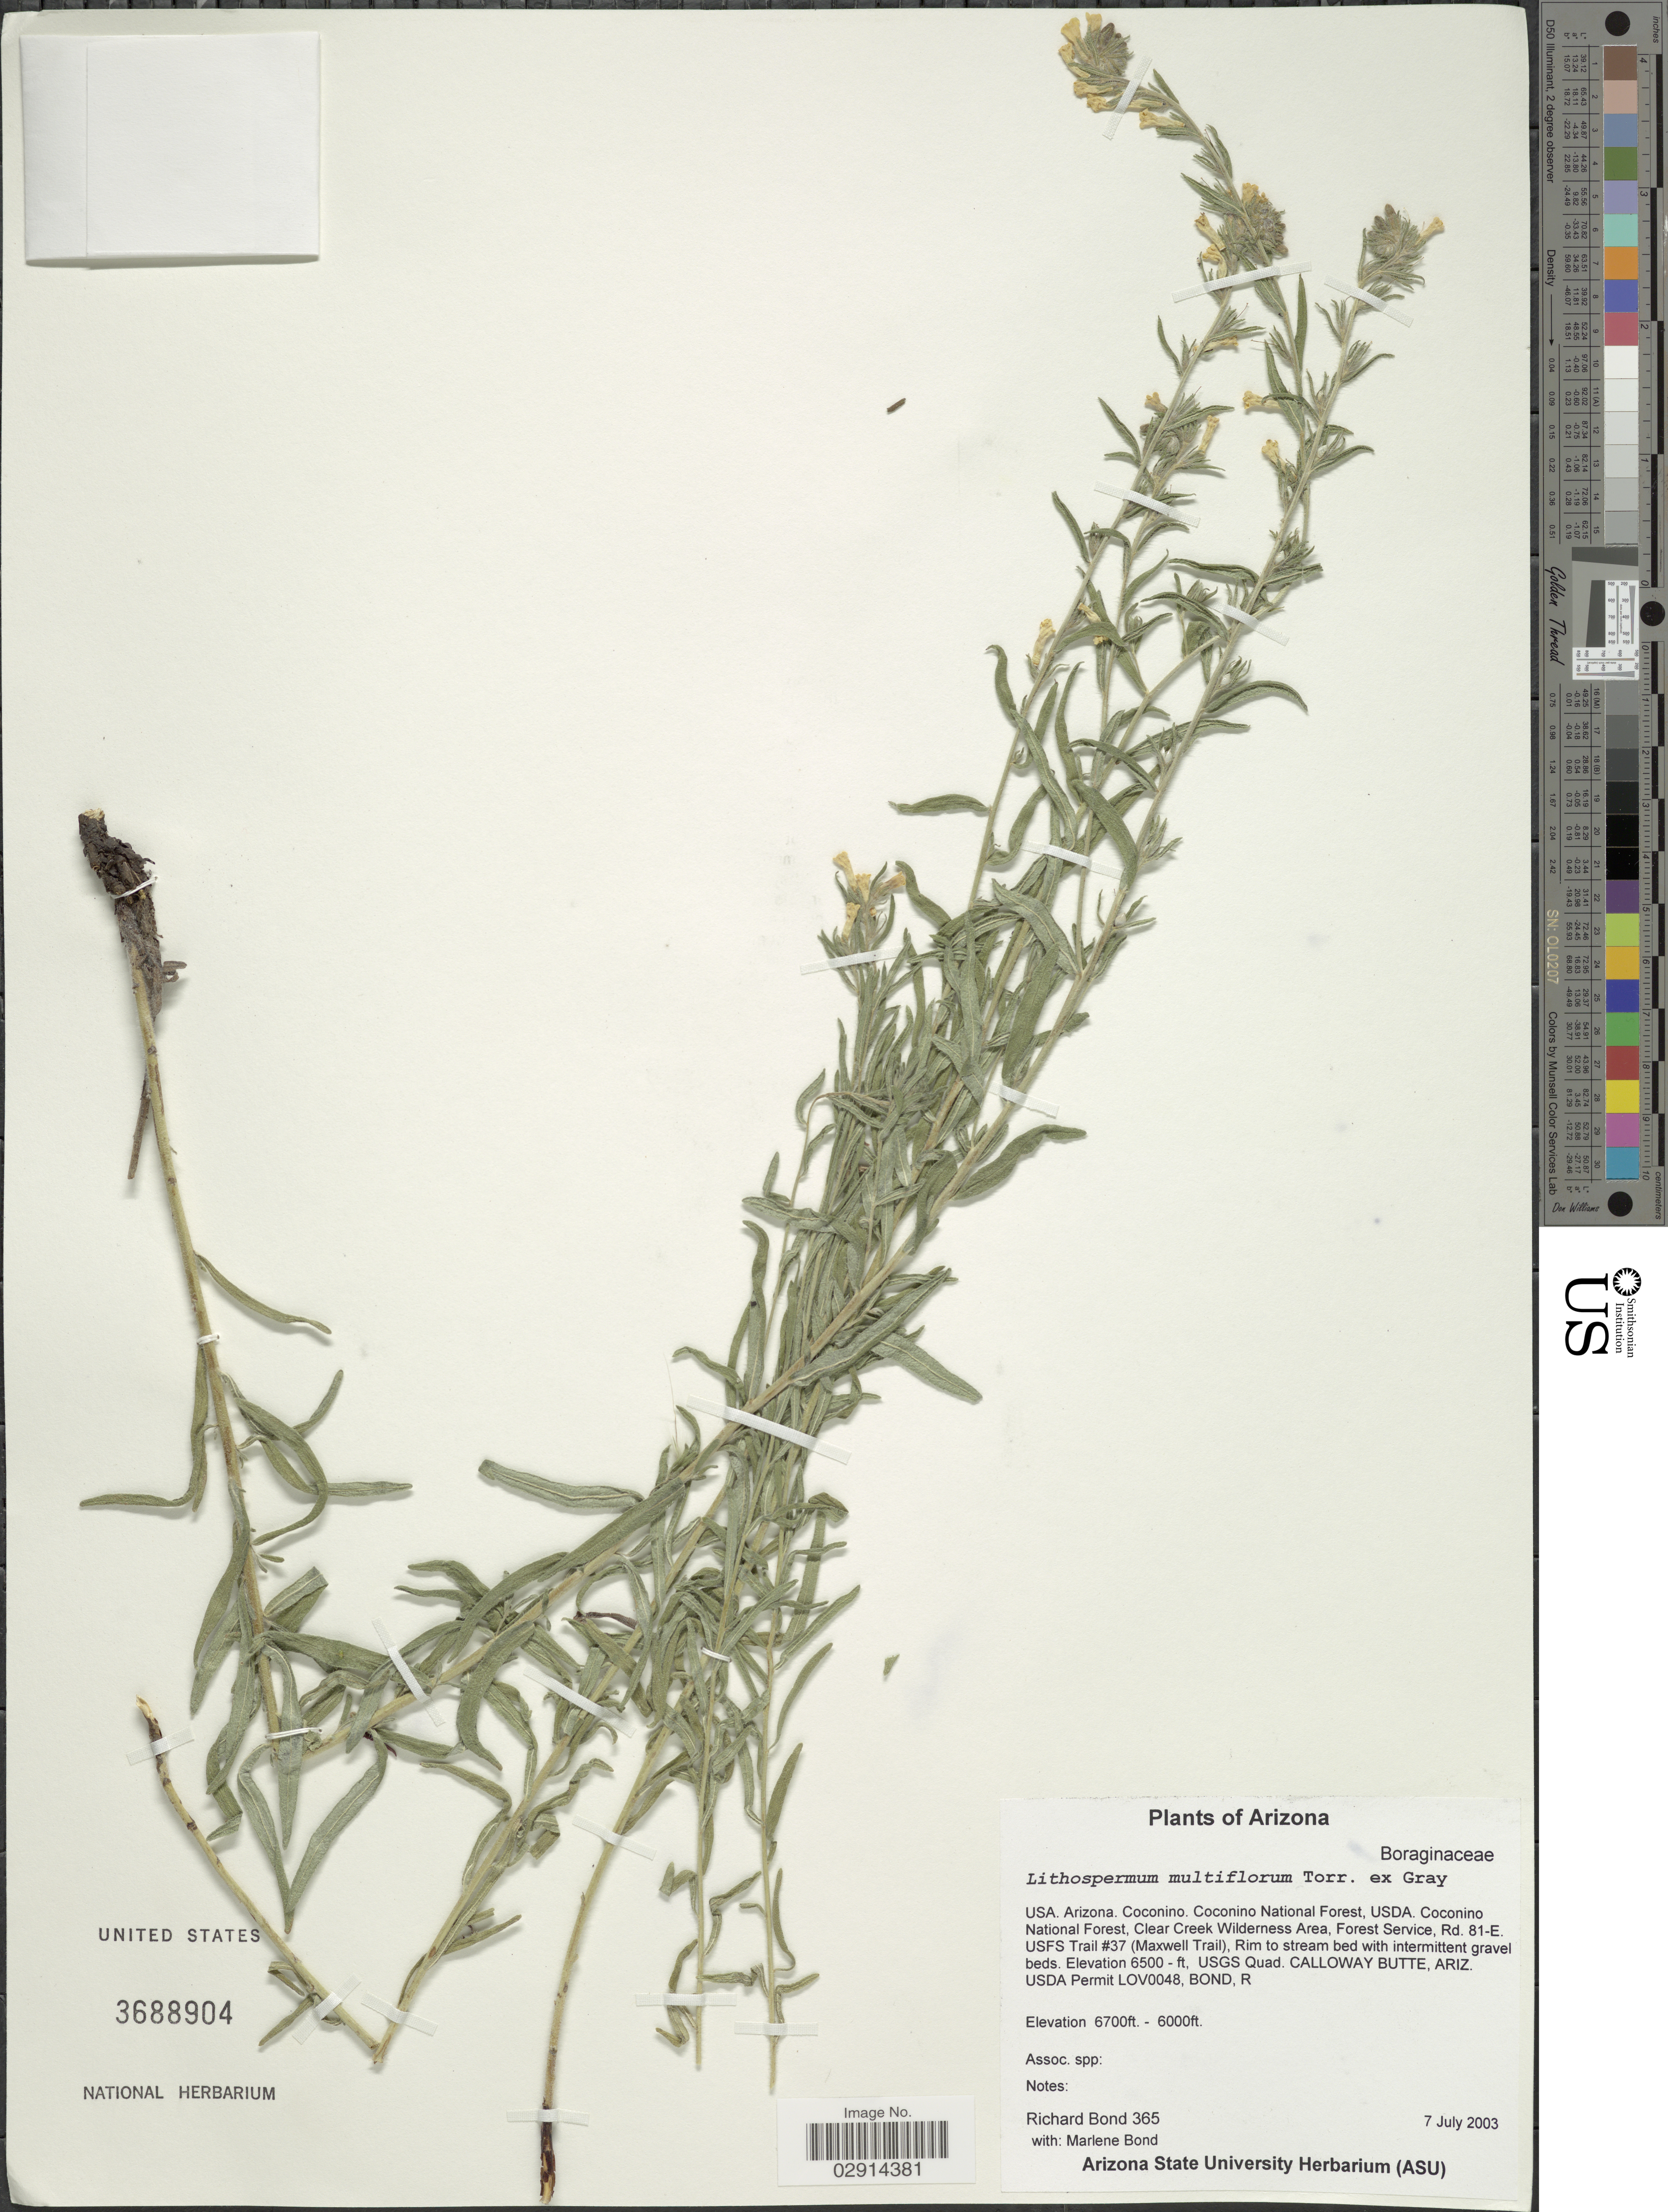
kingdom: Plantae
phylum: Tracheophyta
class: Magnoliopsida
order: Boraginales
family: Boraginaceae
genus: Lithospermum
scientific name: Lithospermum multiflorum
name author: Torr. ex A. Gray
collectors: R. Bond & M. Bond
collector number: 365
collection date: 2003-07-07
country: United States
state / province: Arizona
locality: Coconino. Coconino National Forest, USDA, Coconino National Forest, Clear Creek Wilderness Area, Forest Service, Rd. 8.1-E. USFS Trail #37 (Maxwell Trail), USGS Quad. Calloway Butte, USDA Permit LOV0048, Bond, R.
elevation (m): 1829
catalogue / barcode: US 3688904